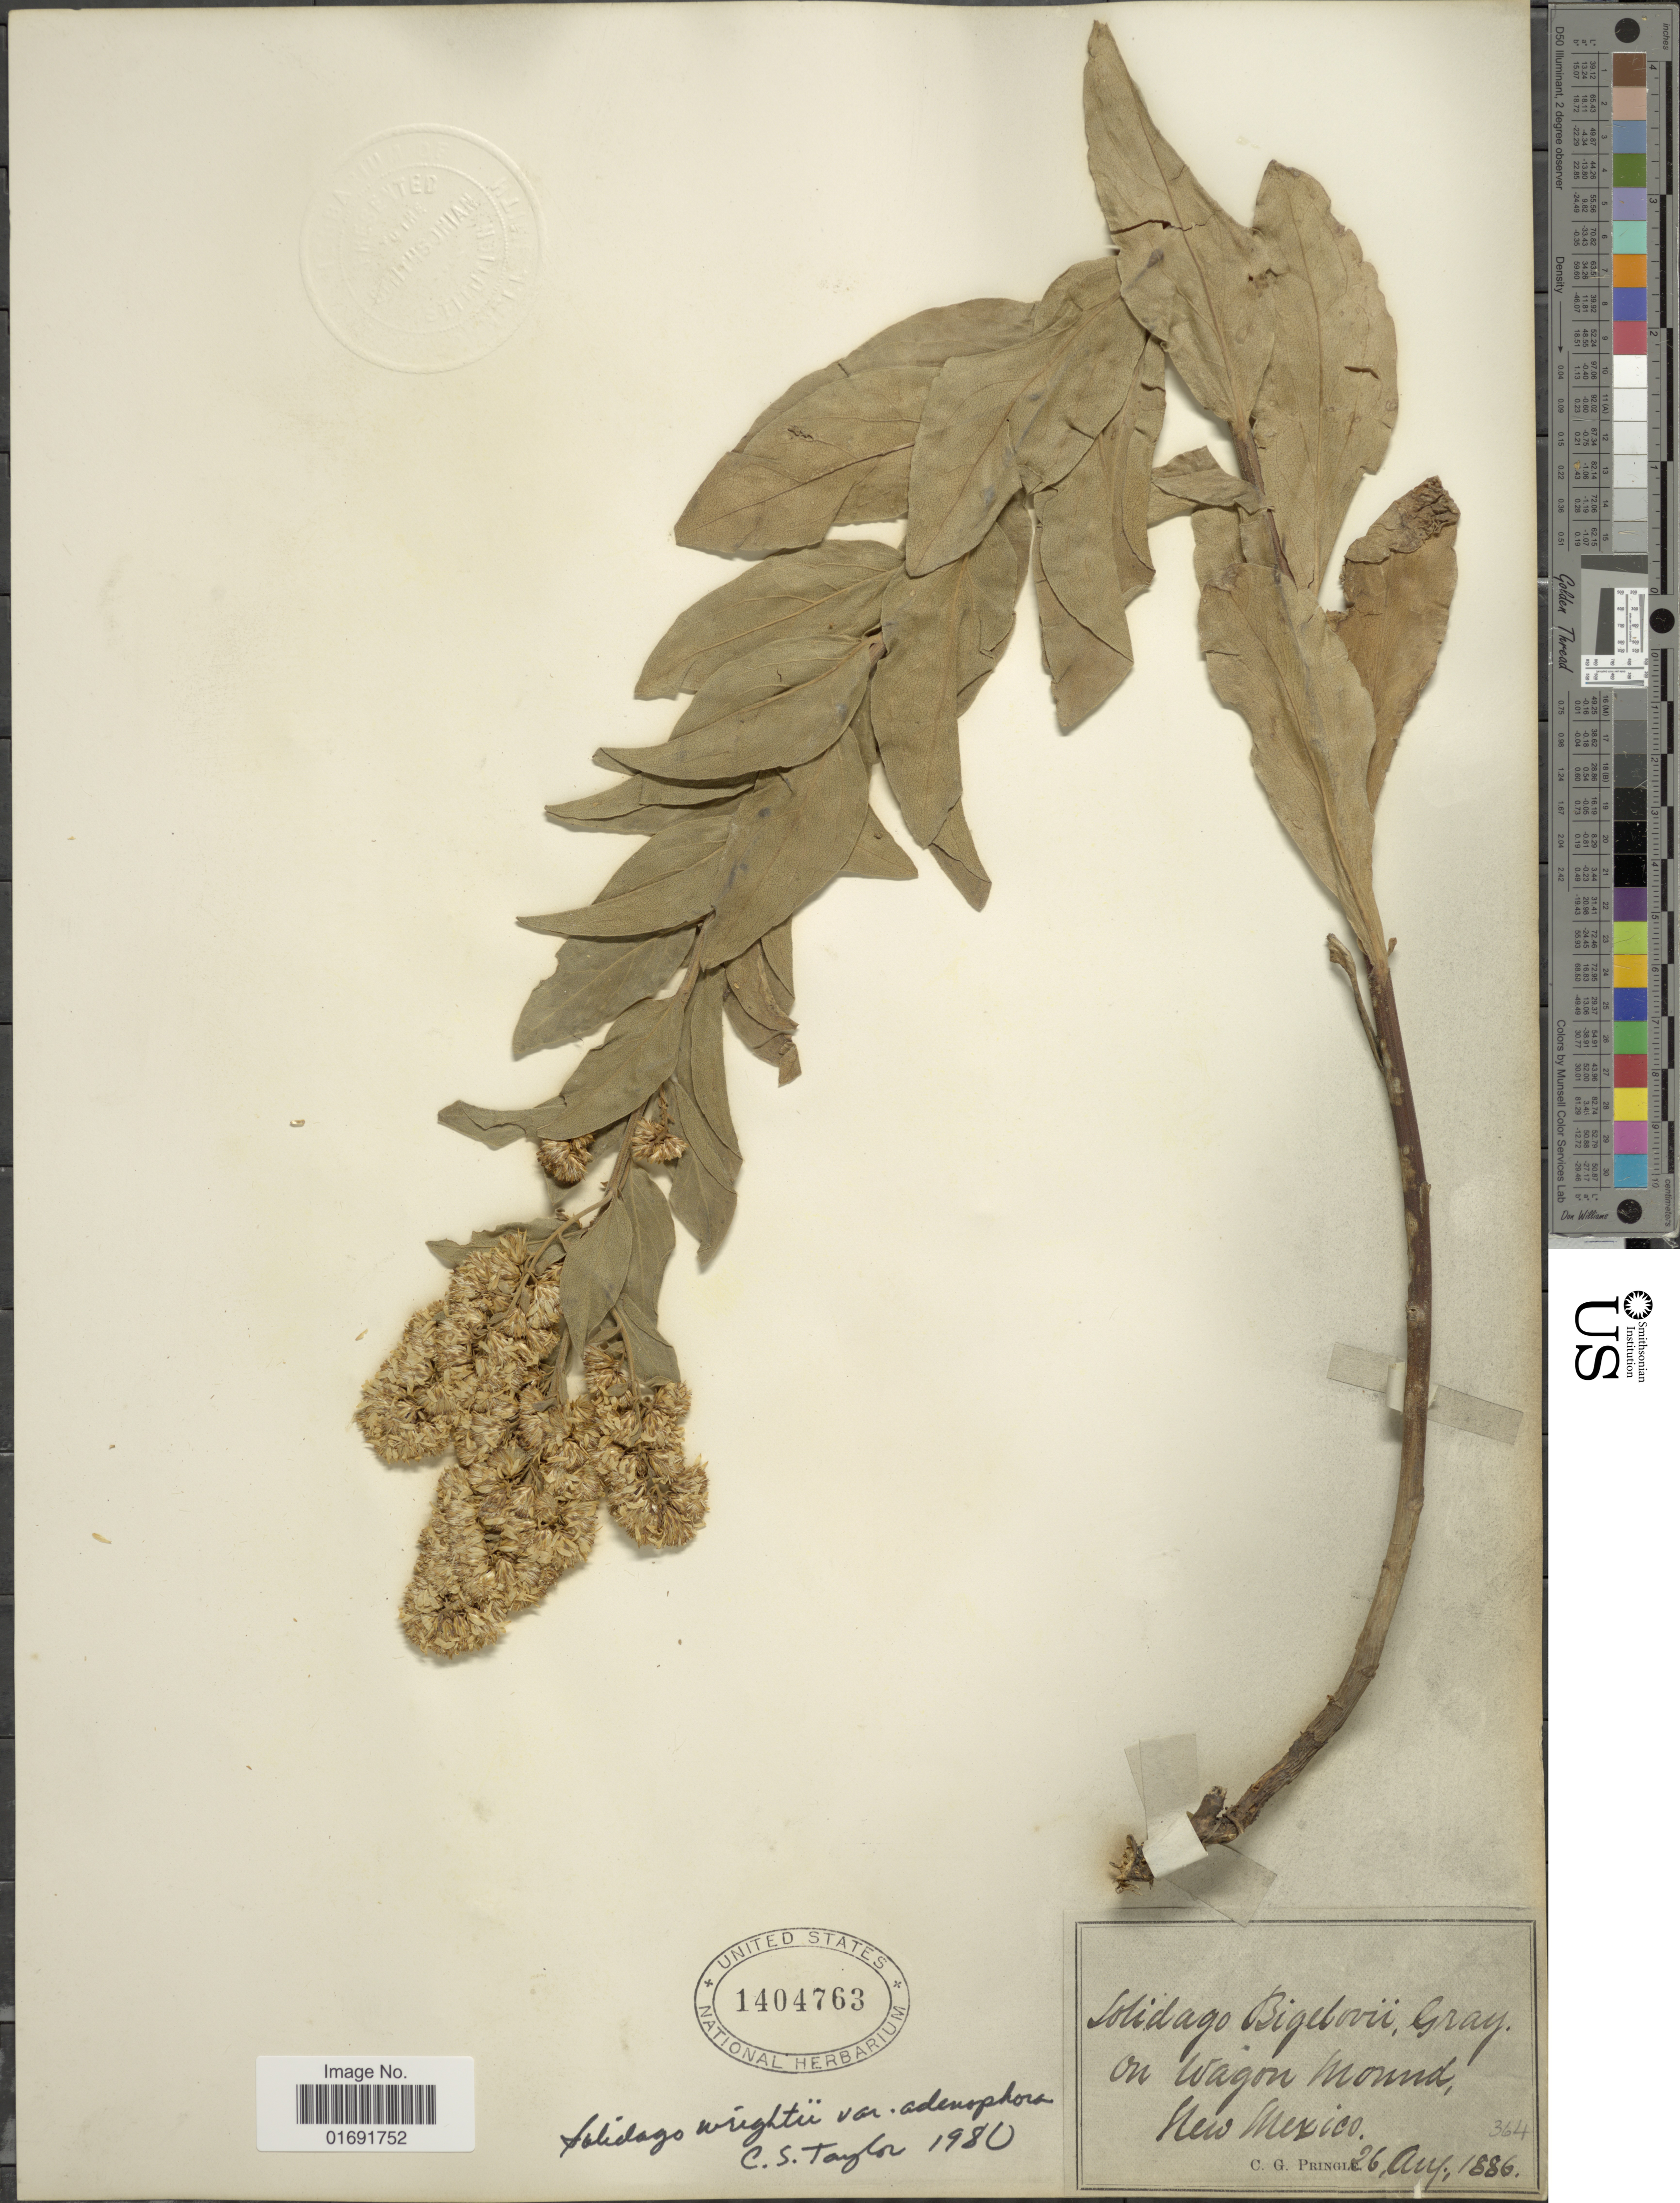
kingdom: Plantae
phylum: Tracheophyta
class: Magnoliopsida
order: Asterales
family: Asteraceae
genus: Solidago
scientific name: Solidago wrightii var. adenophora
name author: S.F. Blake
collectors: C. G. Pringle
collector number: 364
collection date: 1886-08-26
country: United States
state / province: New Mexico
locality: On Wagon Mound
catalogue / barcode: US 1404763